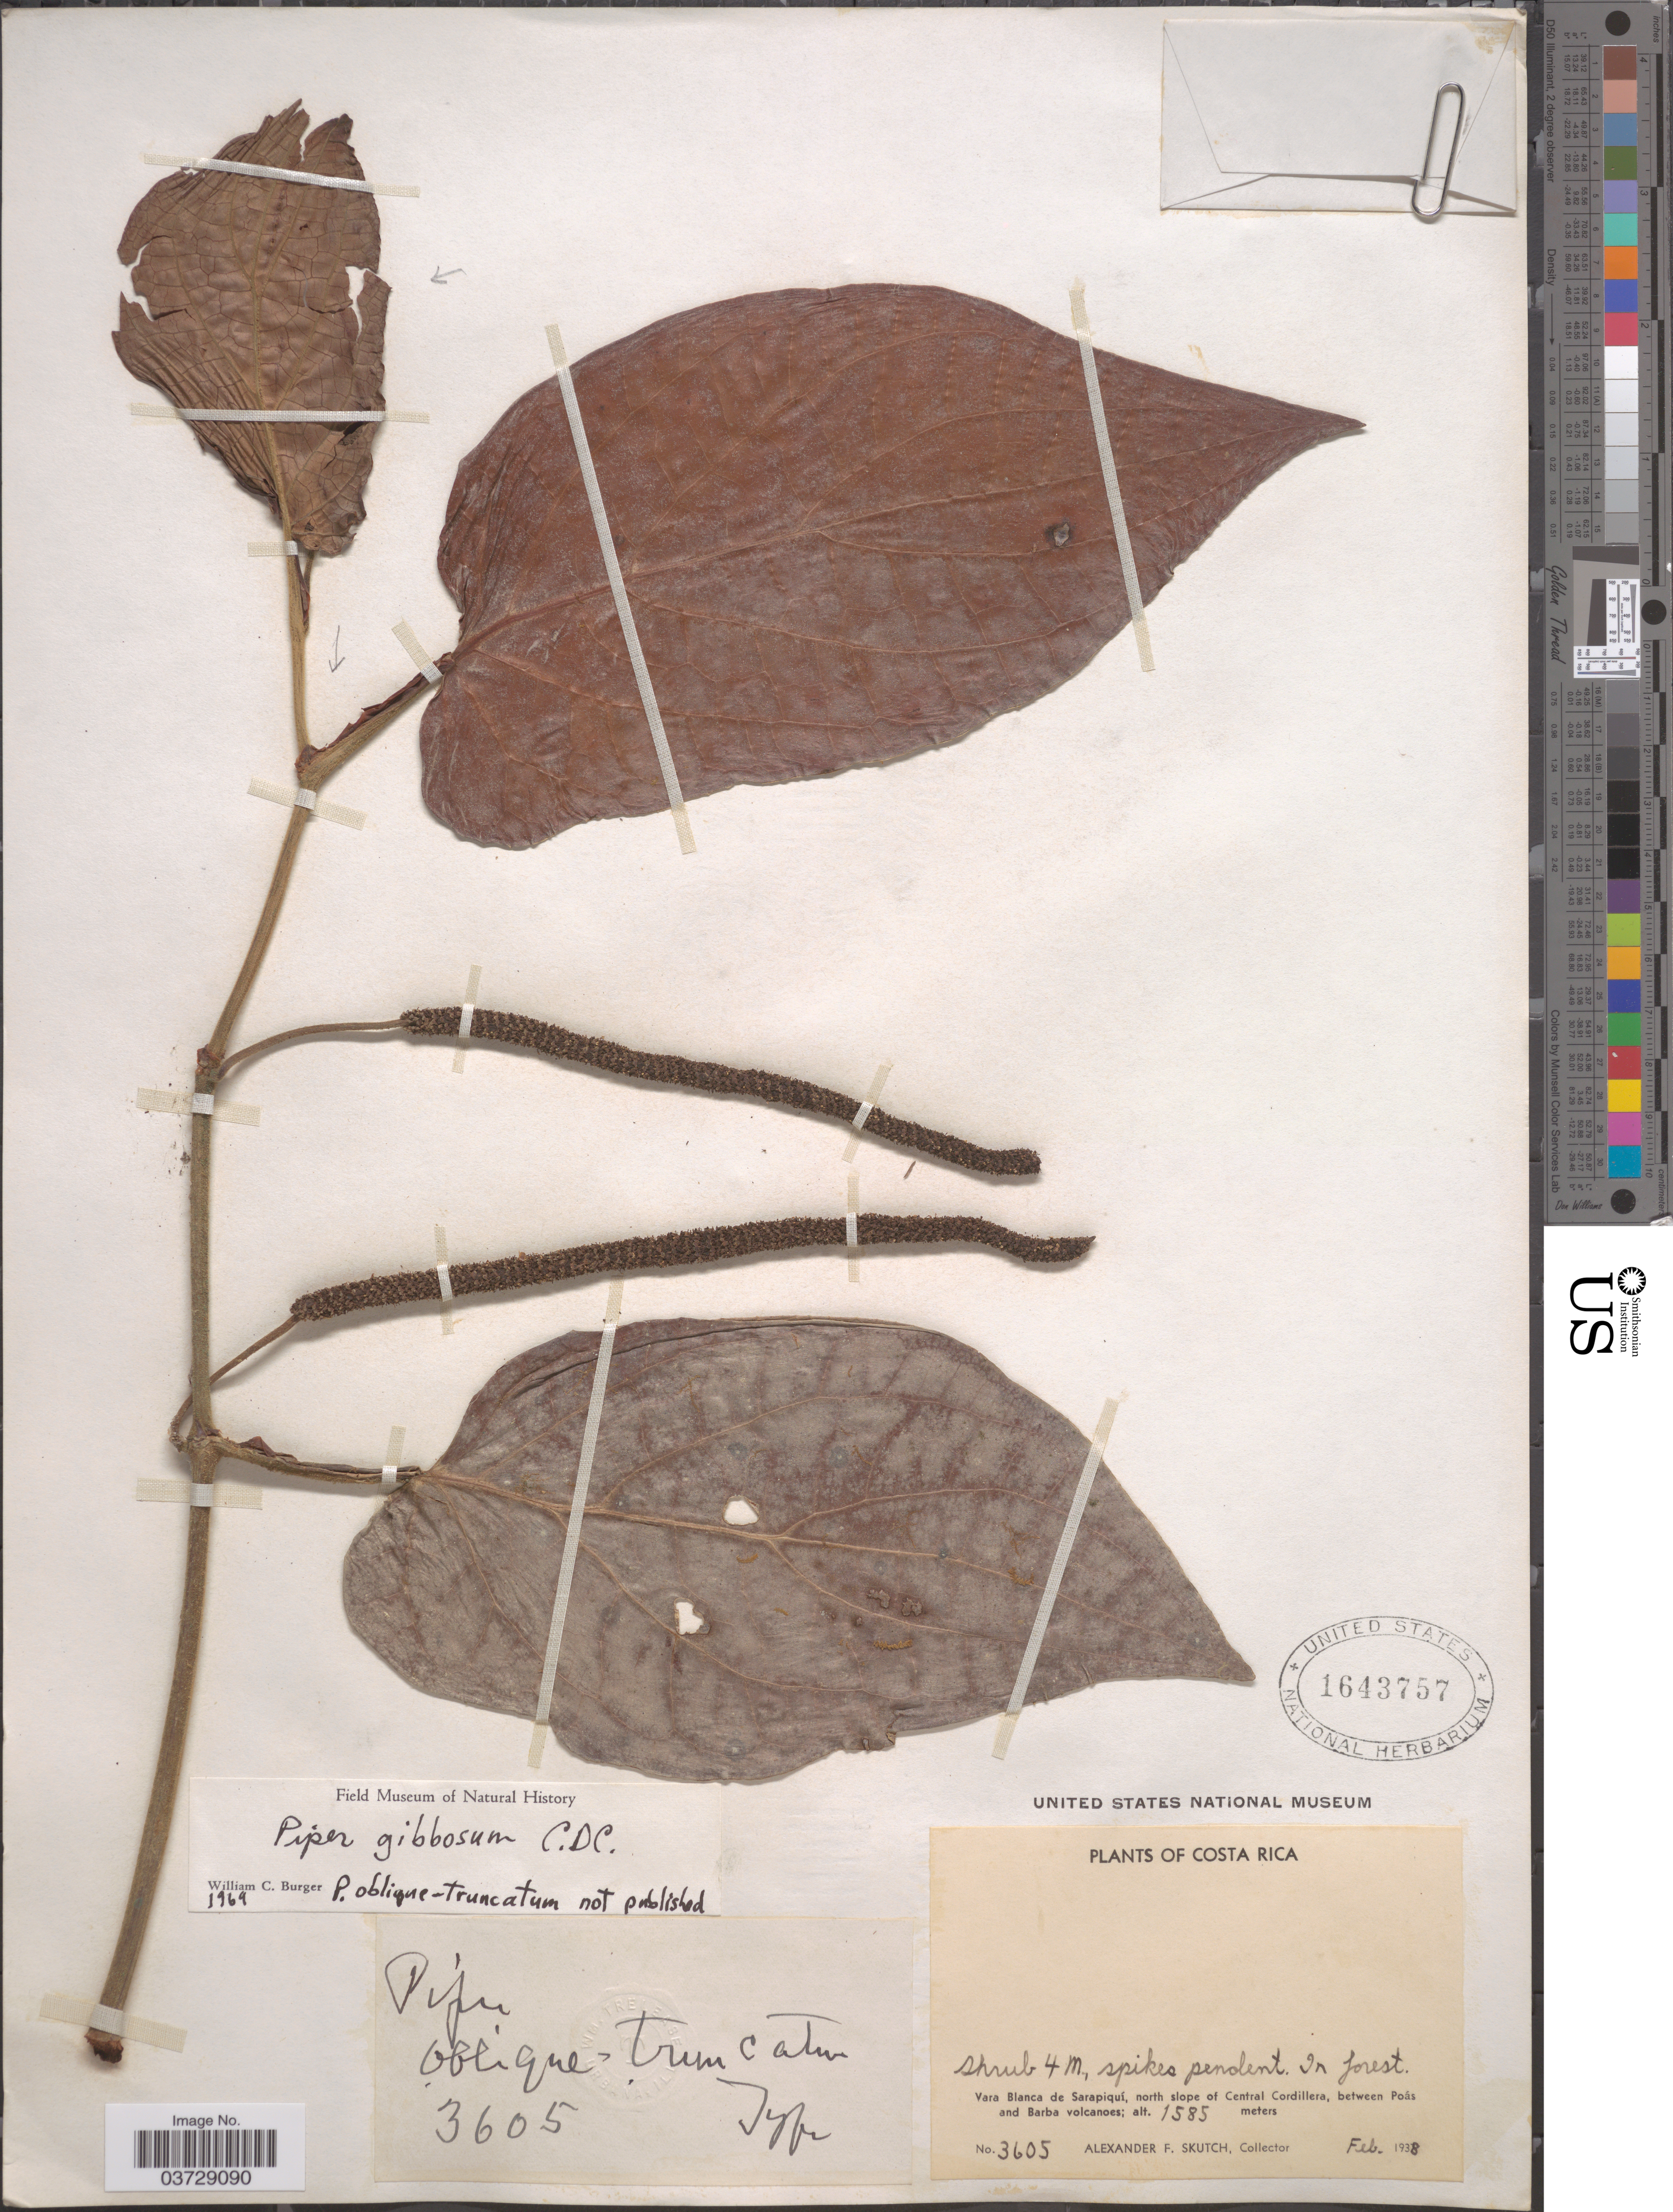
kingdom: Plantae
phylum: Tracheophyta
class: Magnoliopsida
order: Piperales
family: Piperaceae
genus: Piper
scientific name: Piper gibbosum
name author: C. DC.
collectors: A. F. Skutch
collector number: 3605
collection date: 1938-02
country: Costa Rica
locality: Vara Blanca de Sarapiquí, north slope of Central Cordillera, between Poás and Barba volcanoes.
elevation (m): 1585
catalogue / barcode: US 1643757